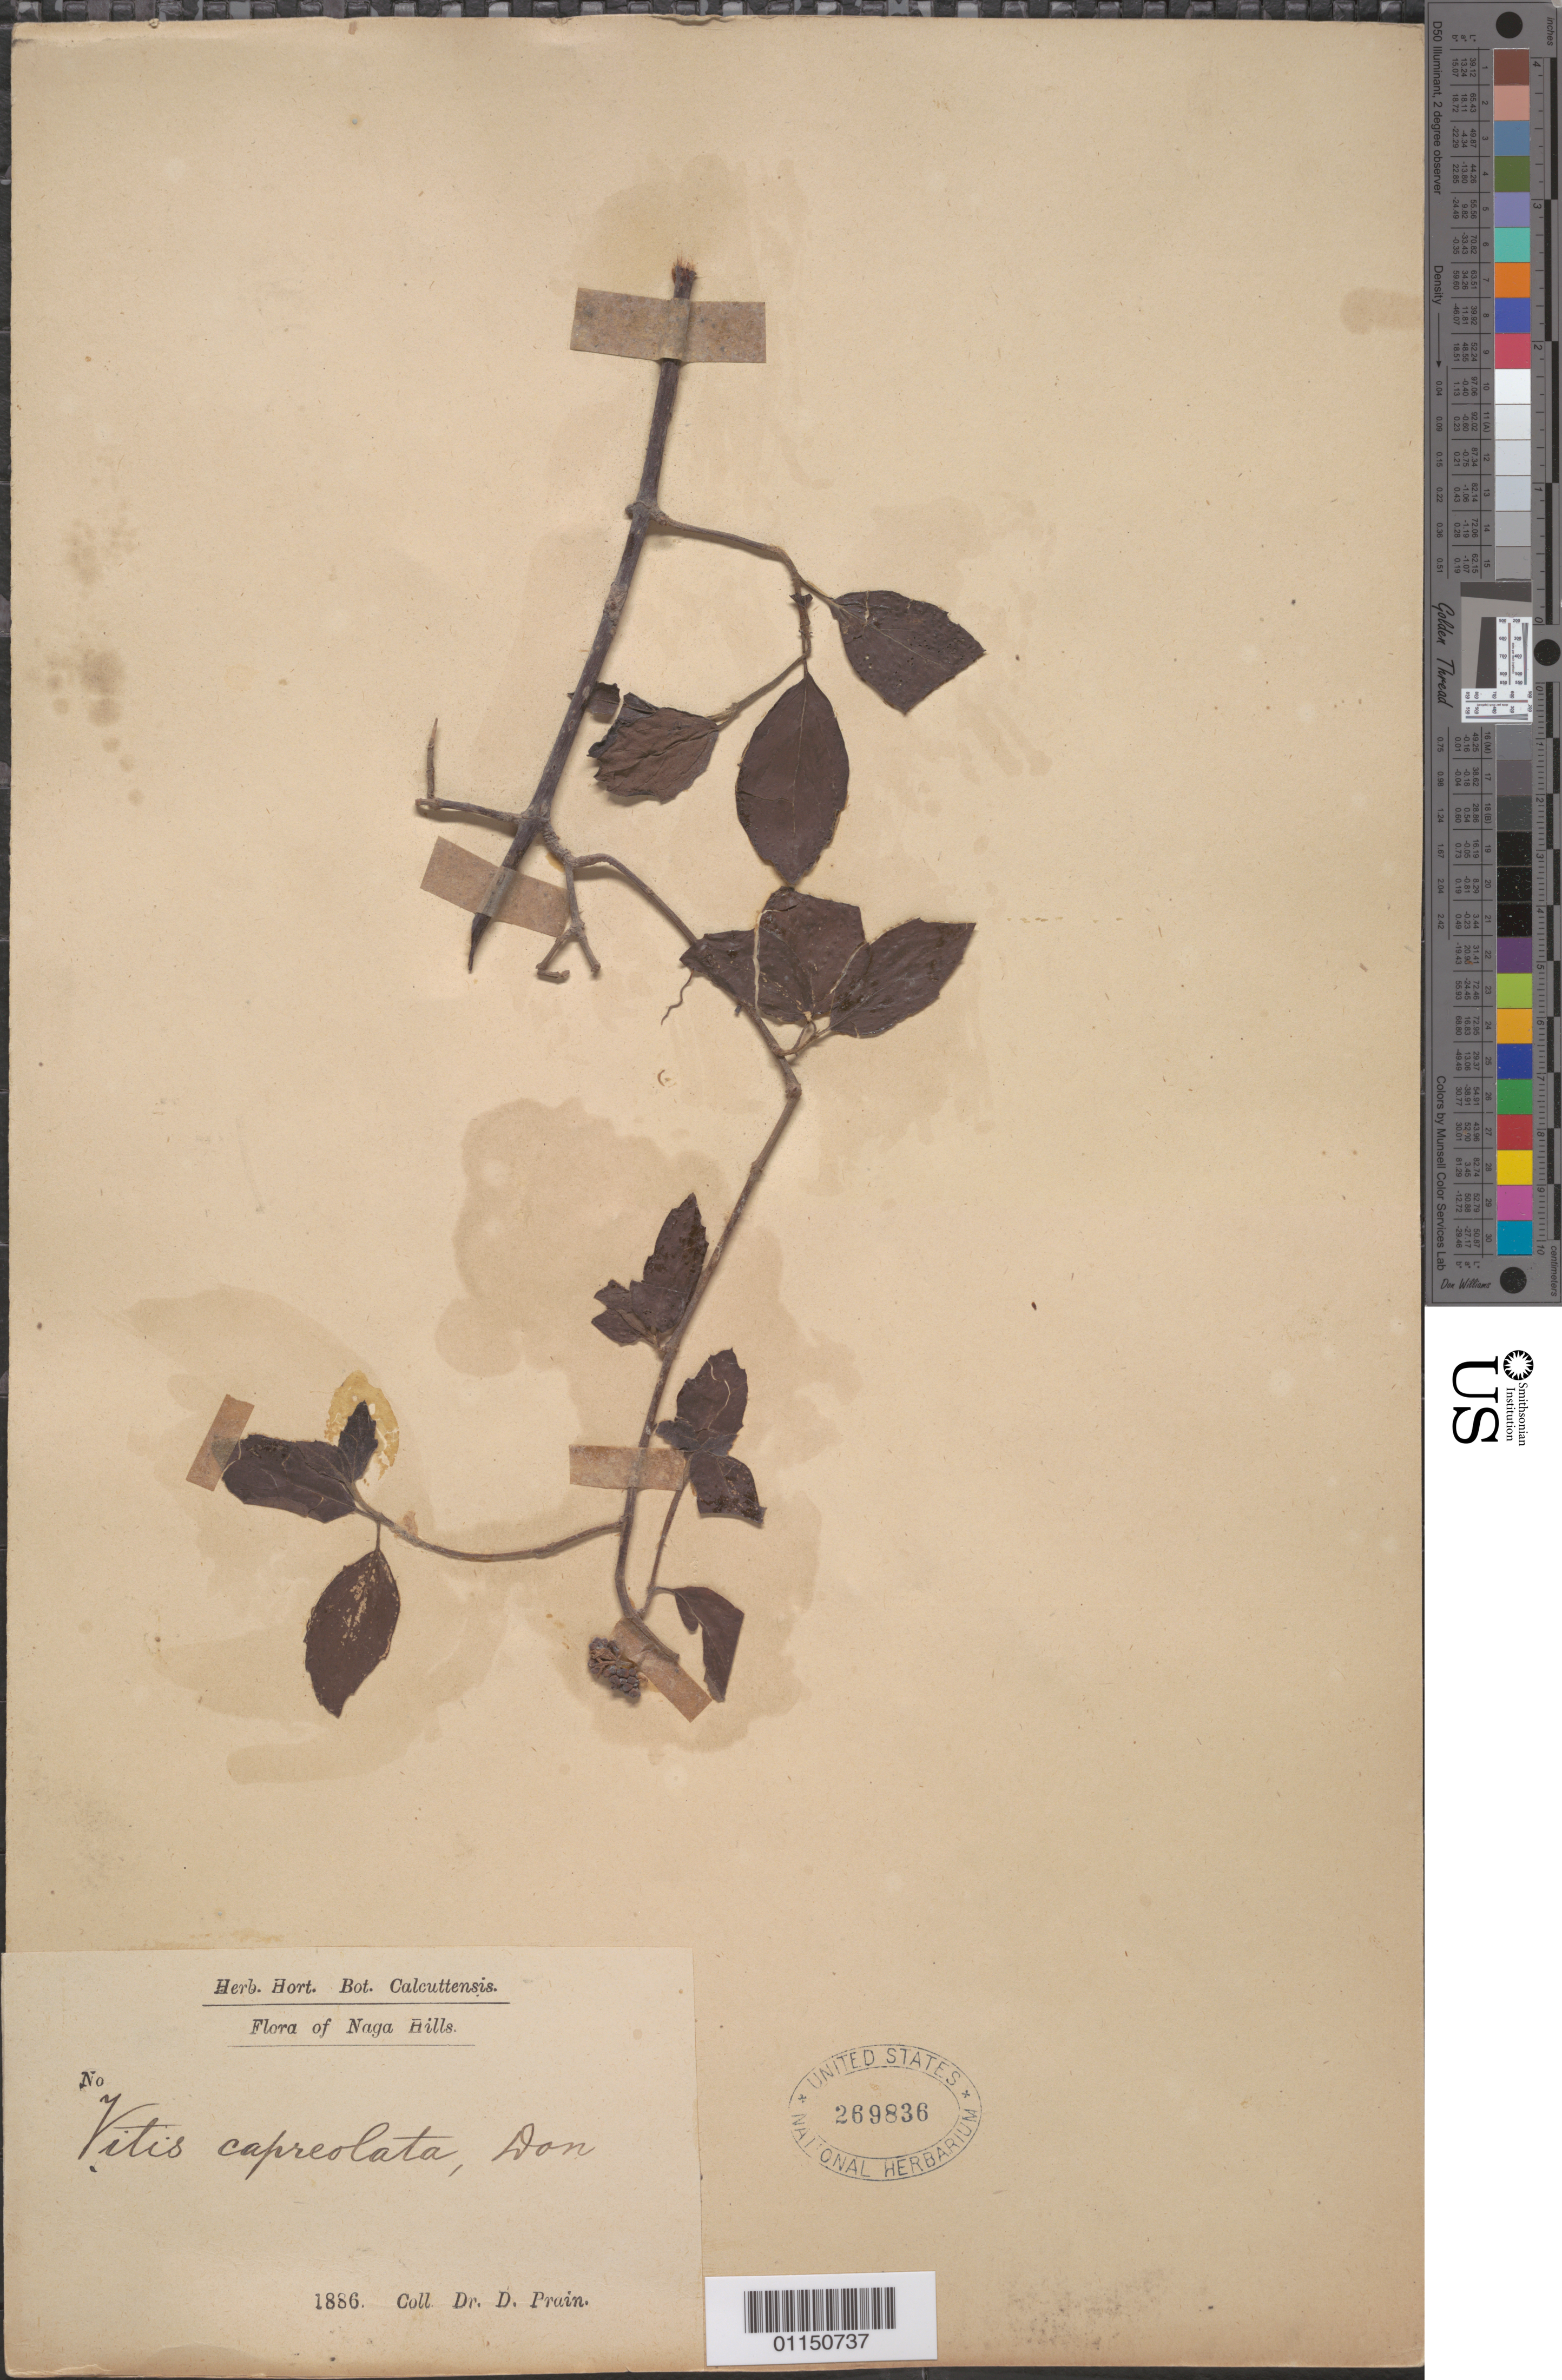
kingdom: Plantae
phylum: Tracheophyta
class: Magnoliopsida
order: Vitales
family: Vitaceae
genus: Tetrastigma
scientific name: Tetrastigma serrulatum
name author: (Roxb.) Planch.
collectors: D. Prain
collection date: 1886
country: India / Myanmar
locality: Naga Hills.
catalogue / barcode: US 269836